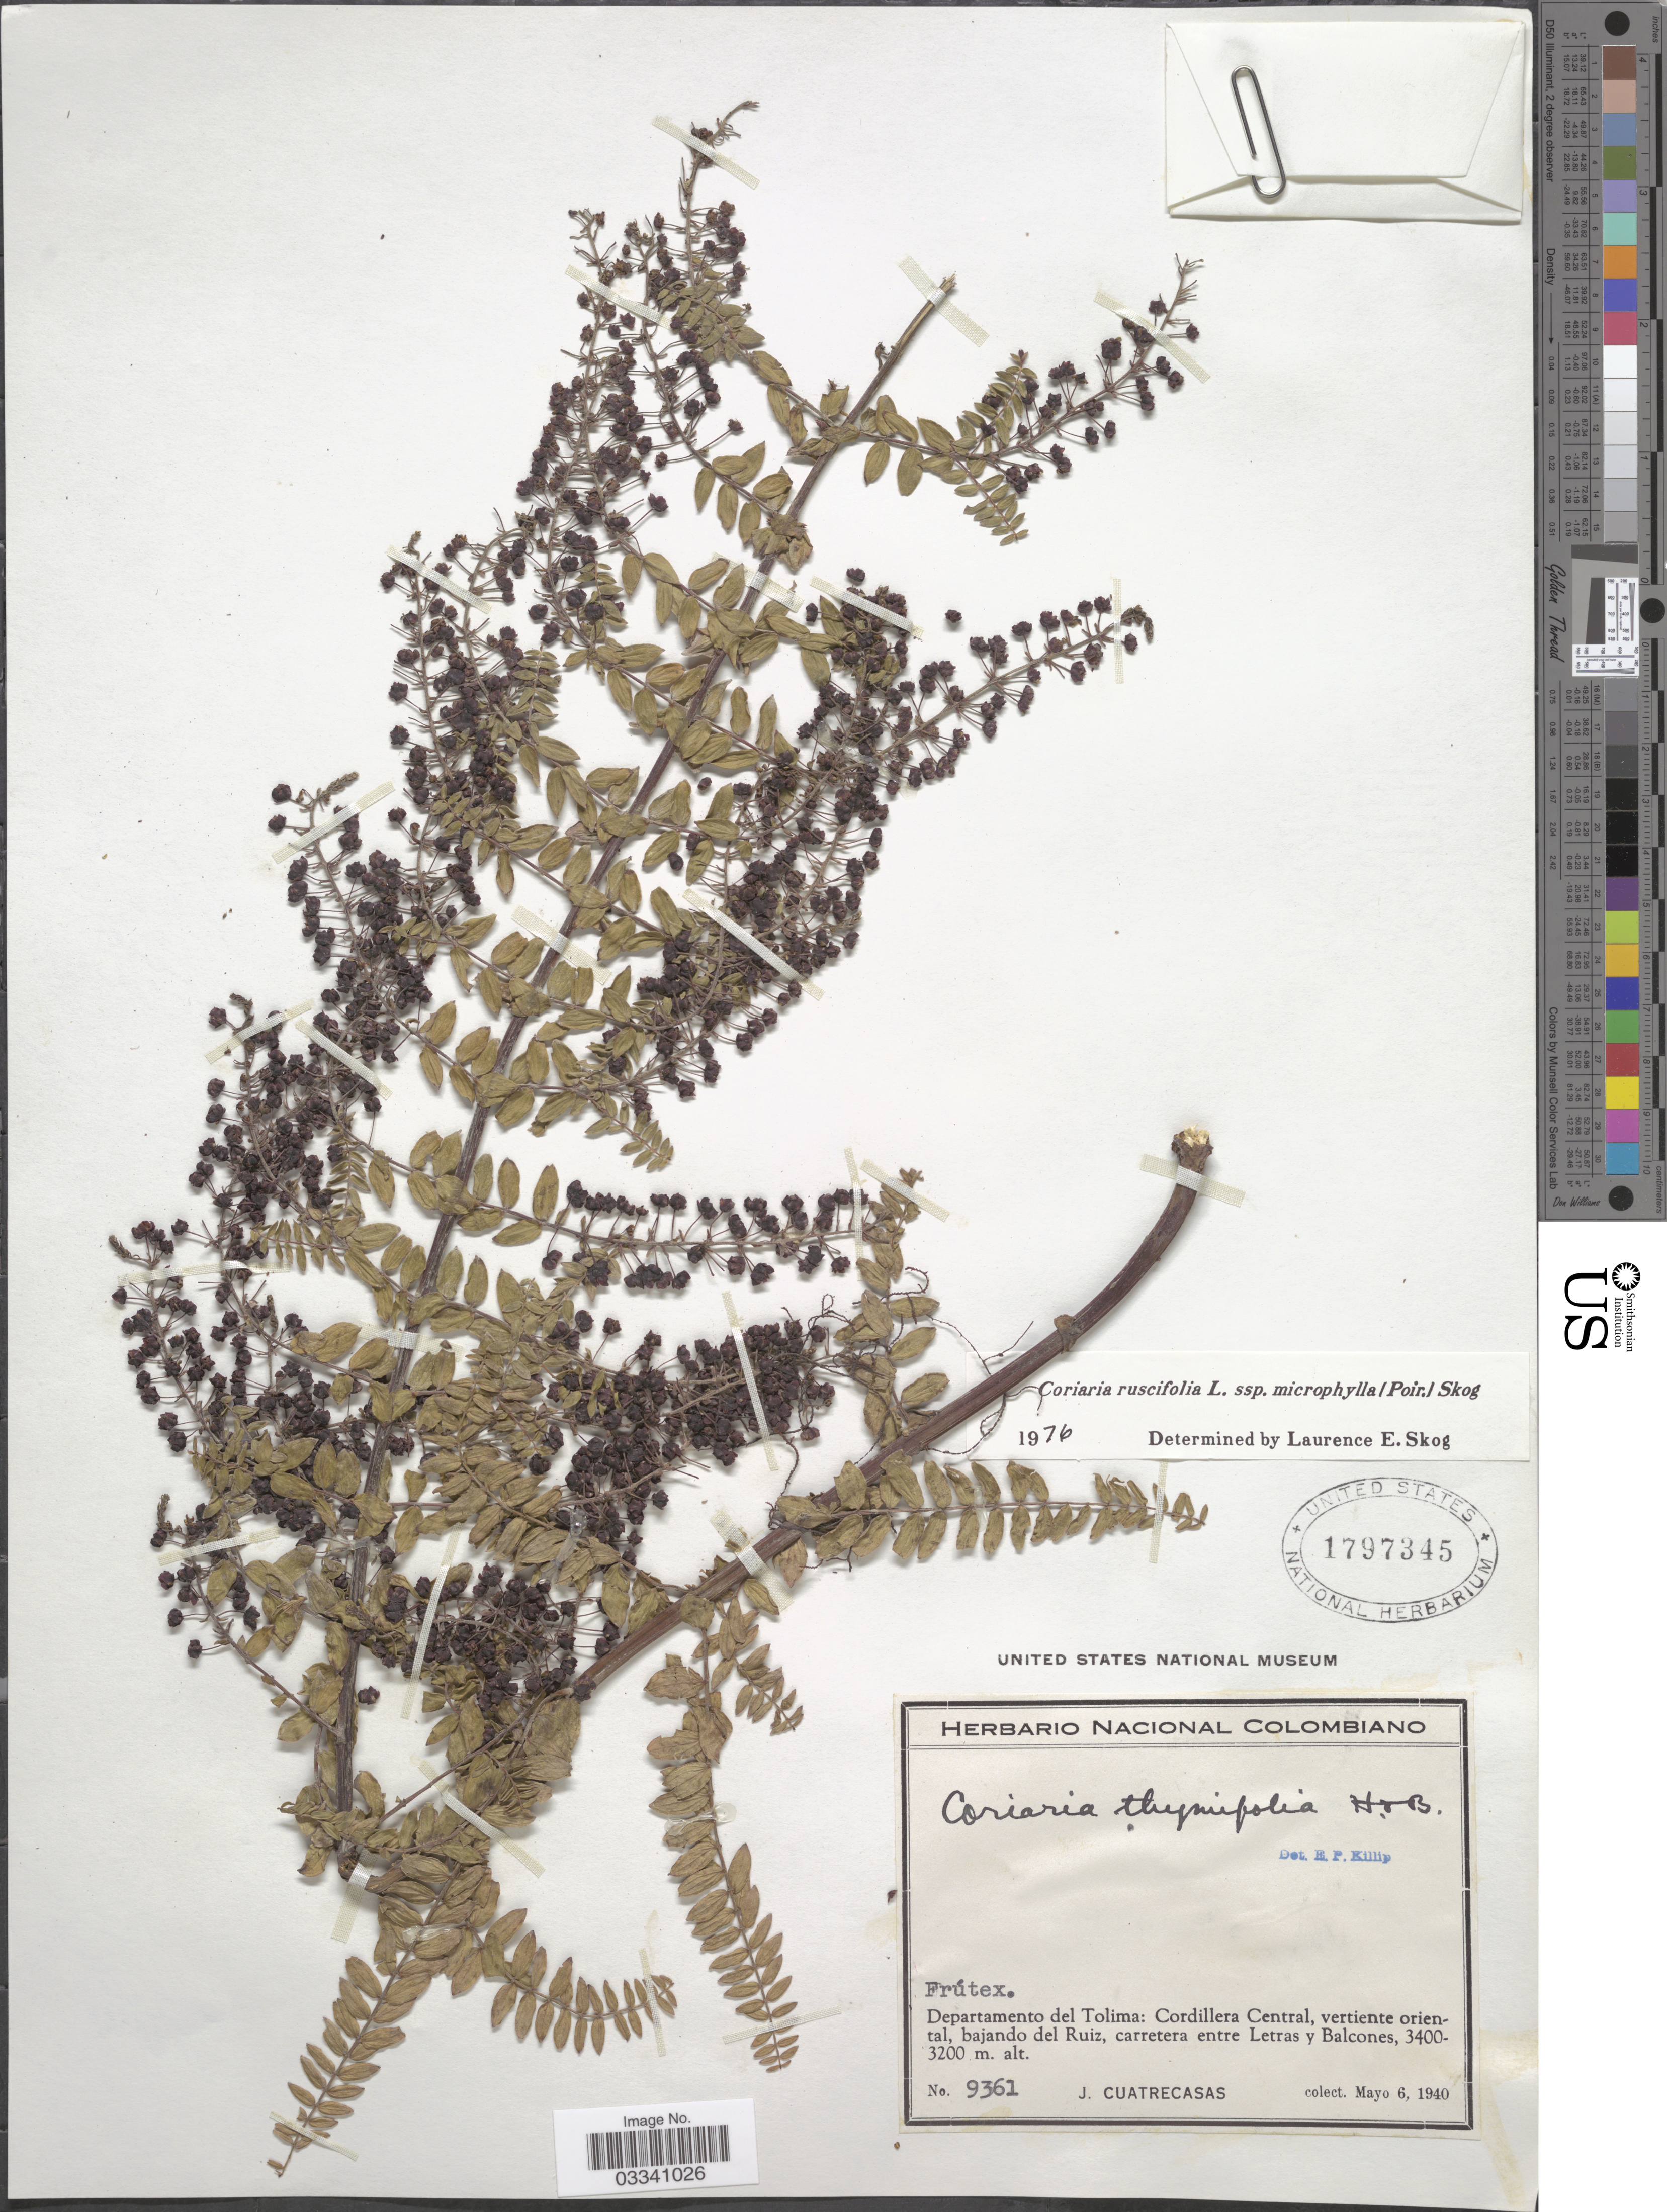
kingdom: Plantae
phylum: Tracheophyta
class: Magnoliopsida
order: Cucurbitales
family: Coriariaceae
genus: Coriaria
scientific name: Coriaria ruscifolia subsp. microphylla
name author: (Poir.) L.E. Skog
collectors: J. Cuatrecasas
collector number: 9361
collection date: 1940-05-06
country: Colombia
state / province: Tolima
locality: Departamento del Tolima: Cordillera Central, vertiente oriental, bajando del Ruiz, carretera entre Letras y Balcones.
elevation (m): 3200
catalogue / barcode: US 1797345